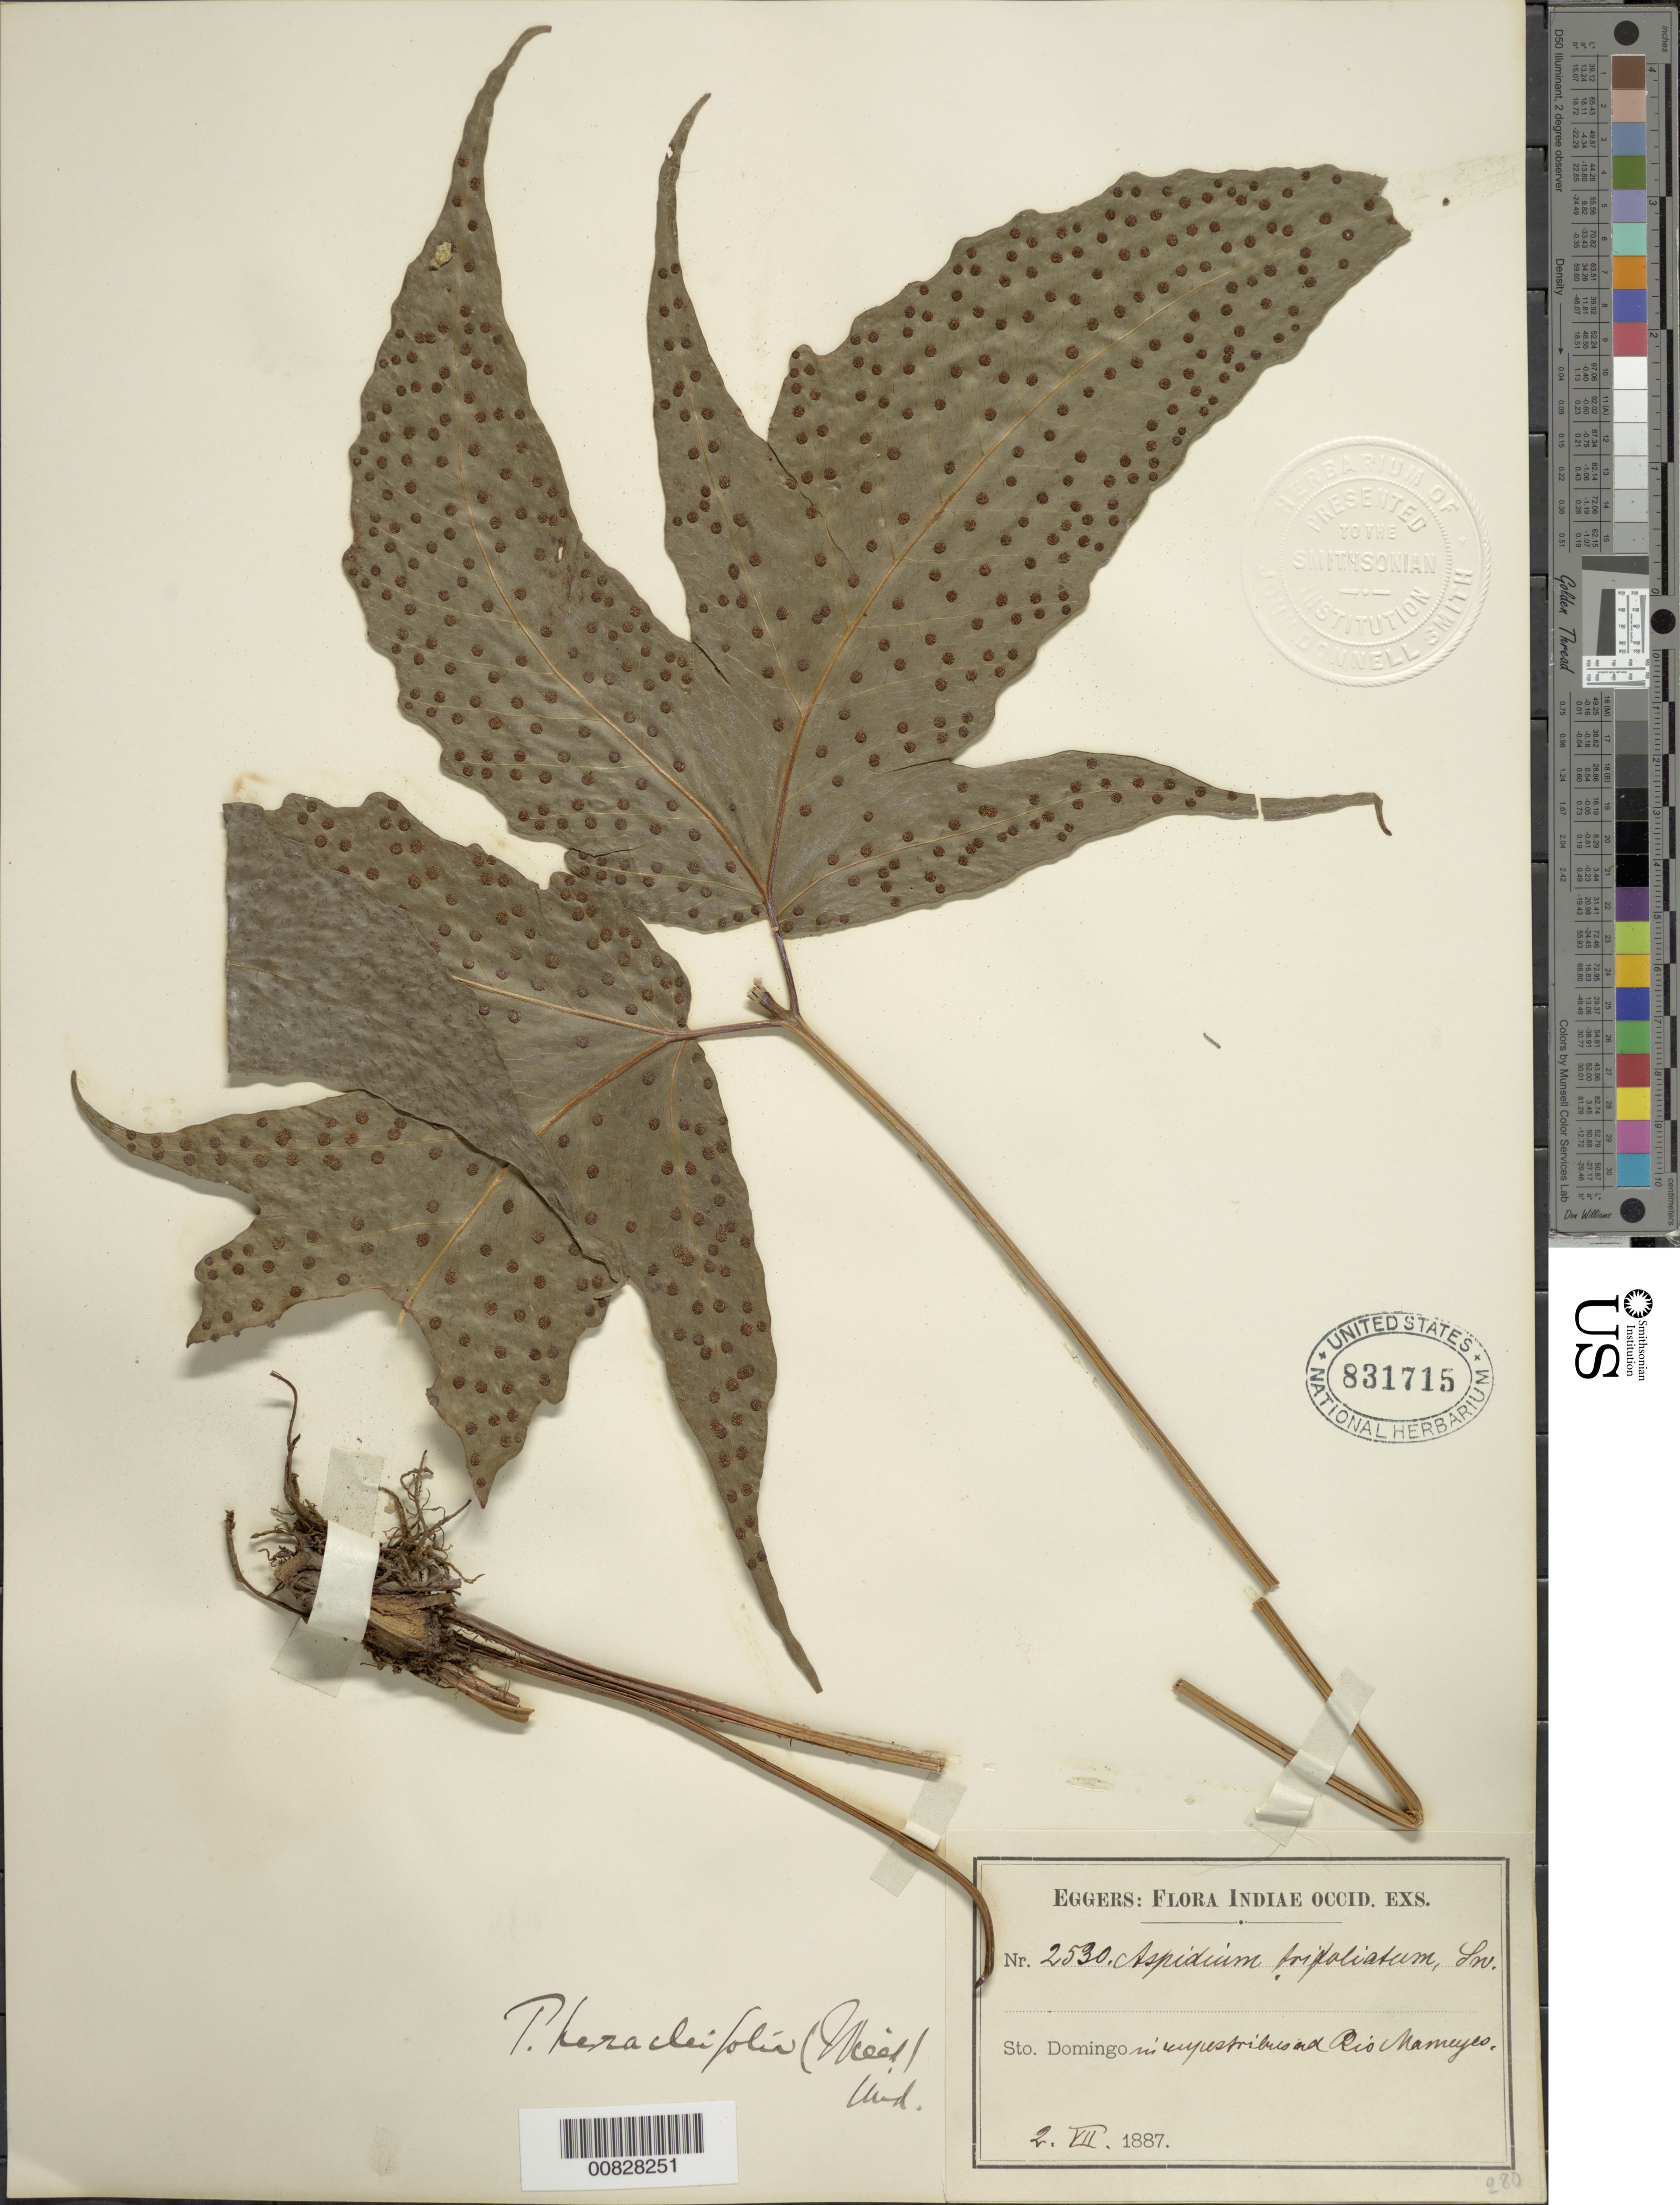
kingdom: Plantae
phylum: Tracheophyta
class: Polypodiopsida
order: Polypodiales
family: Tectariaceae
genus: Tectaria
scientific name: Tectaria heracleifolia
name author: (Willd.) Underw.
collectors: H. F. A. von Eggers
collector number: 2530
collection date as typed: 02 Dec 1887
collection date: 1887-12-02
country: Dominican Republic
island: Hispaniola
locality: Río Mameyes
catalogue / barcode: US 831715